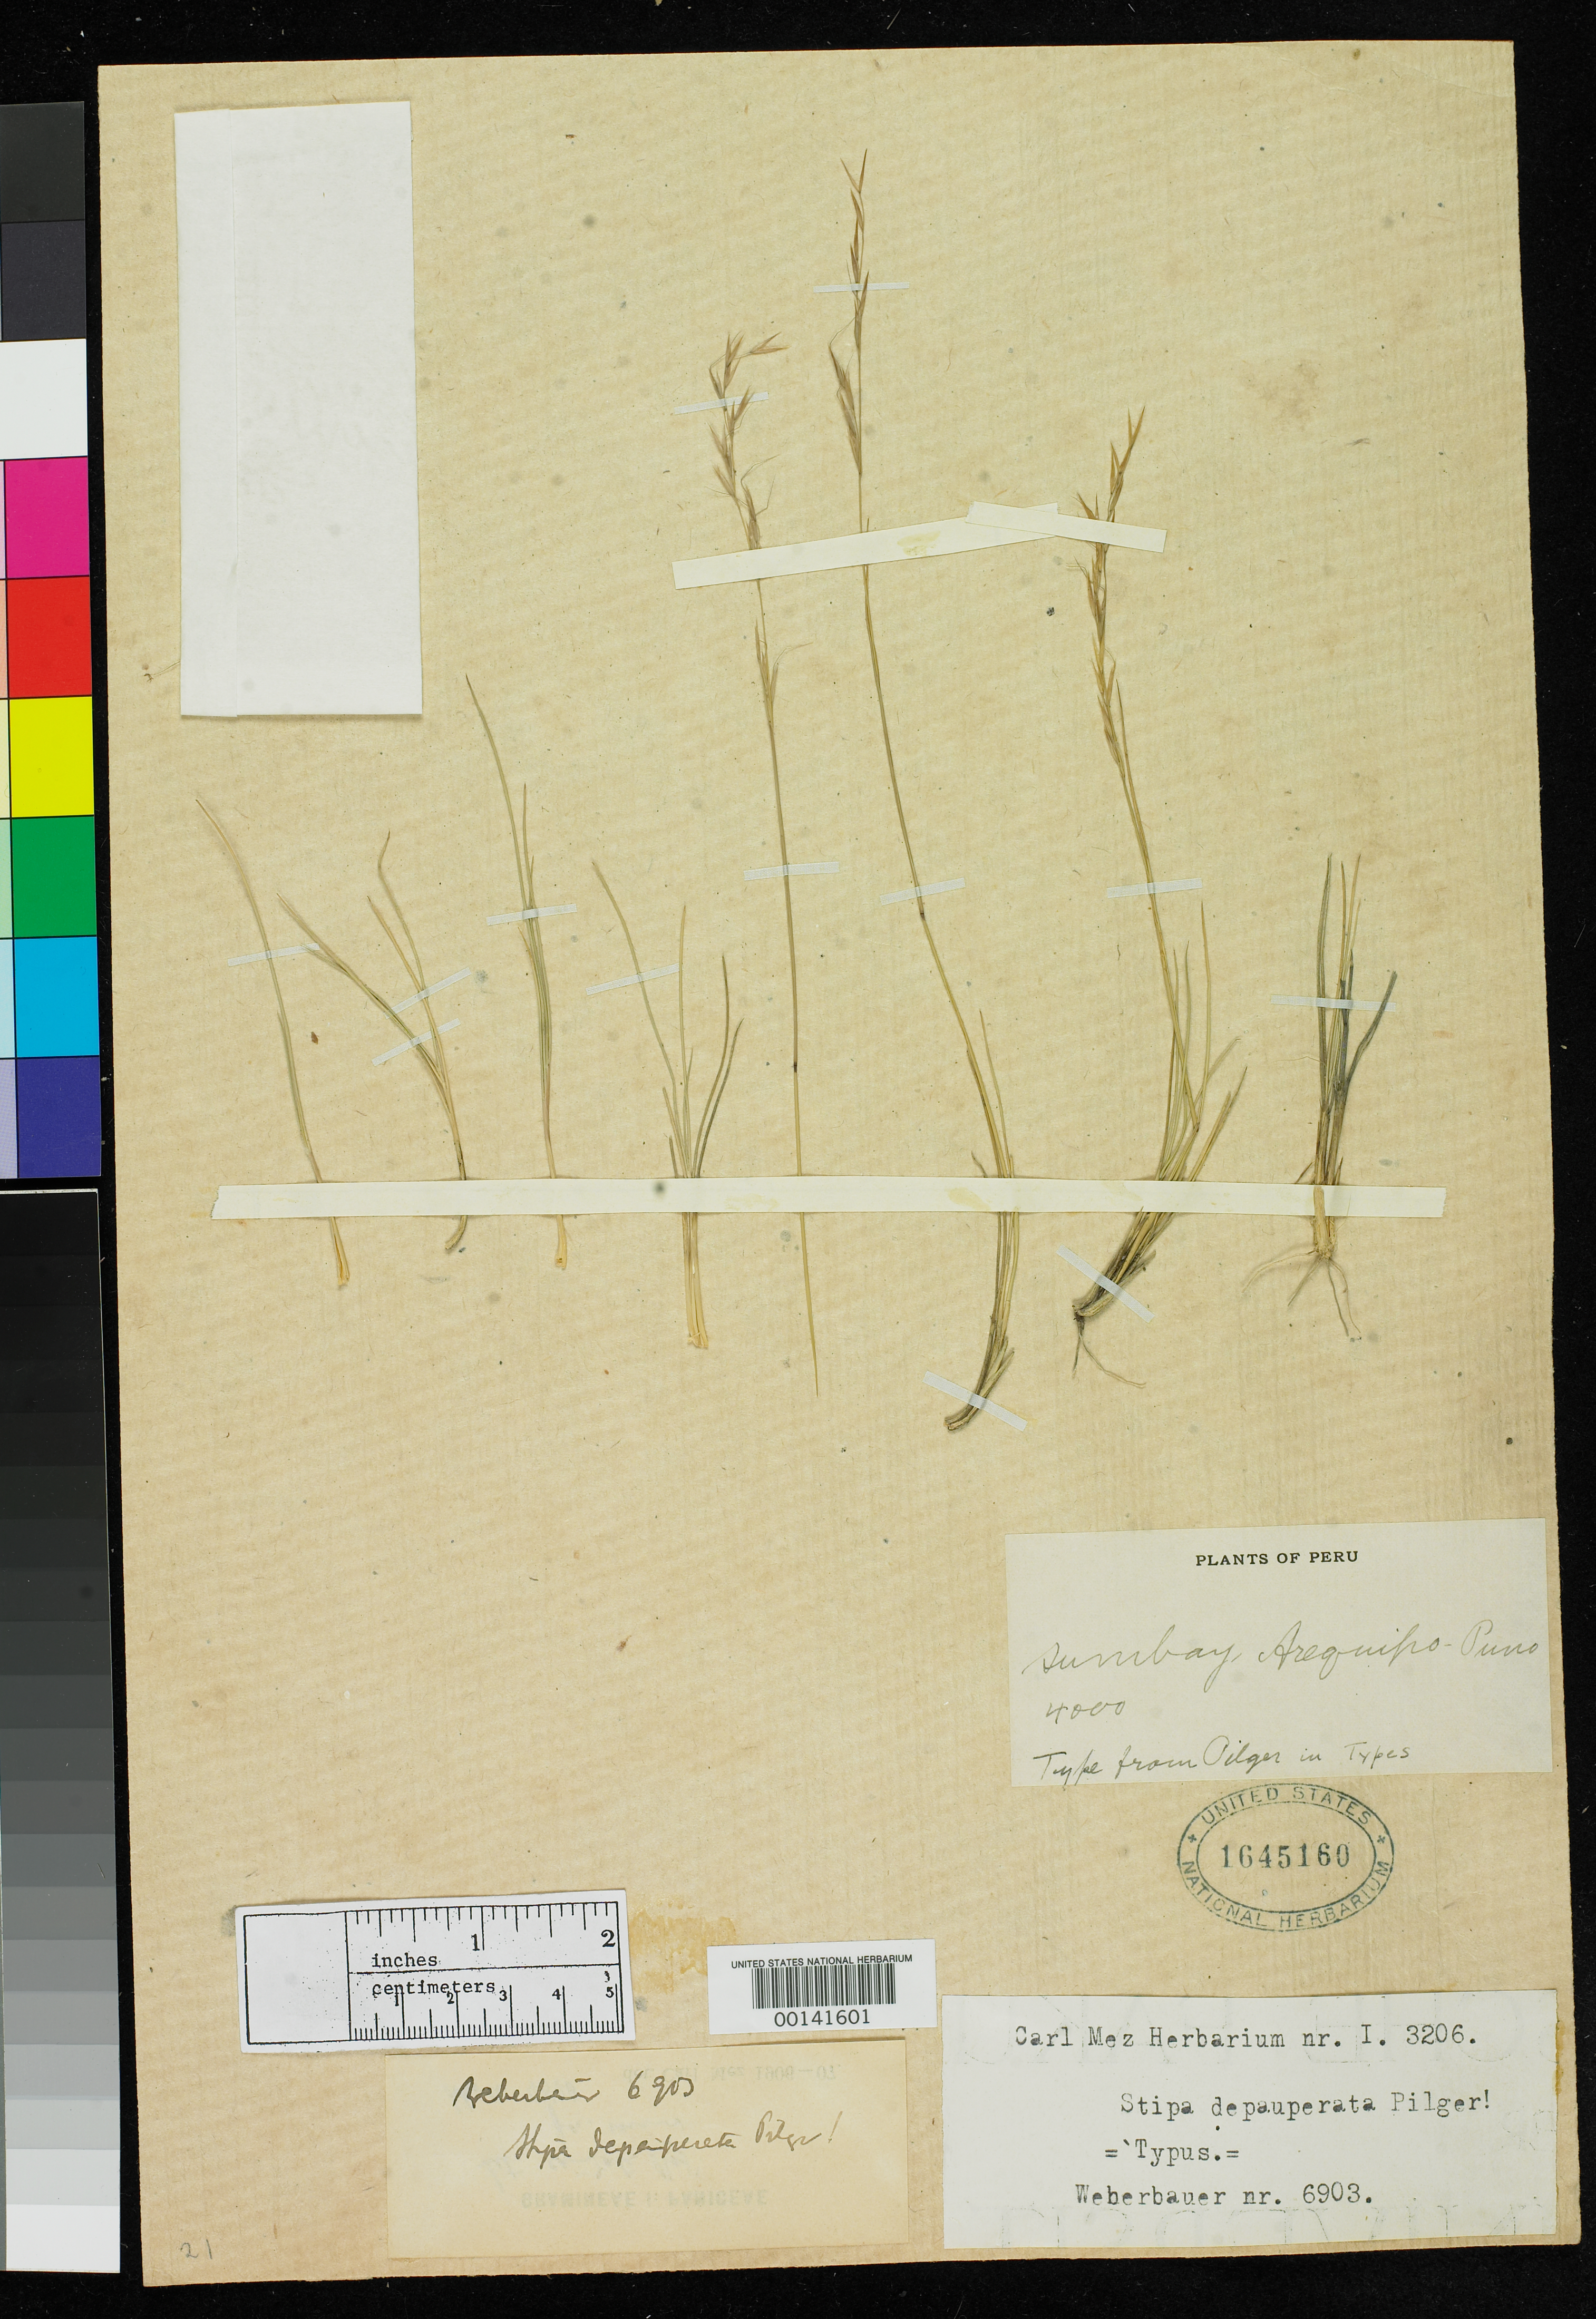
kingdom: Plantae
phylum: Tracheophyta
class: Liliopsida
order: Poales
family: Poaceae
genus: Stipa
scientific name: Stipa depauperata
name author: Pilg. in Engl.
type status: Isotype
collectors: A. Weberbauer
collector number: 6903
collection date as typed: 03 Apr 1914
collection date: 1914-04-03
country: Peru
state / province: Arequipa / Puno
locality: südlich von Sumbay, Tolaheide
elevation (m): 4000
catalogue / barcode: US 1645160